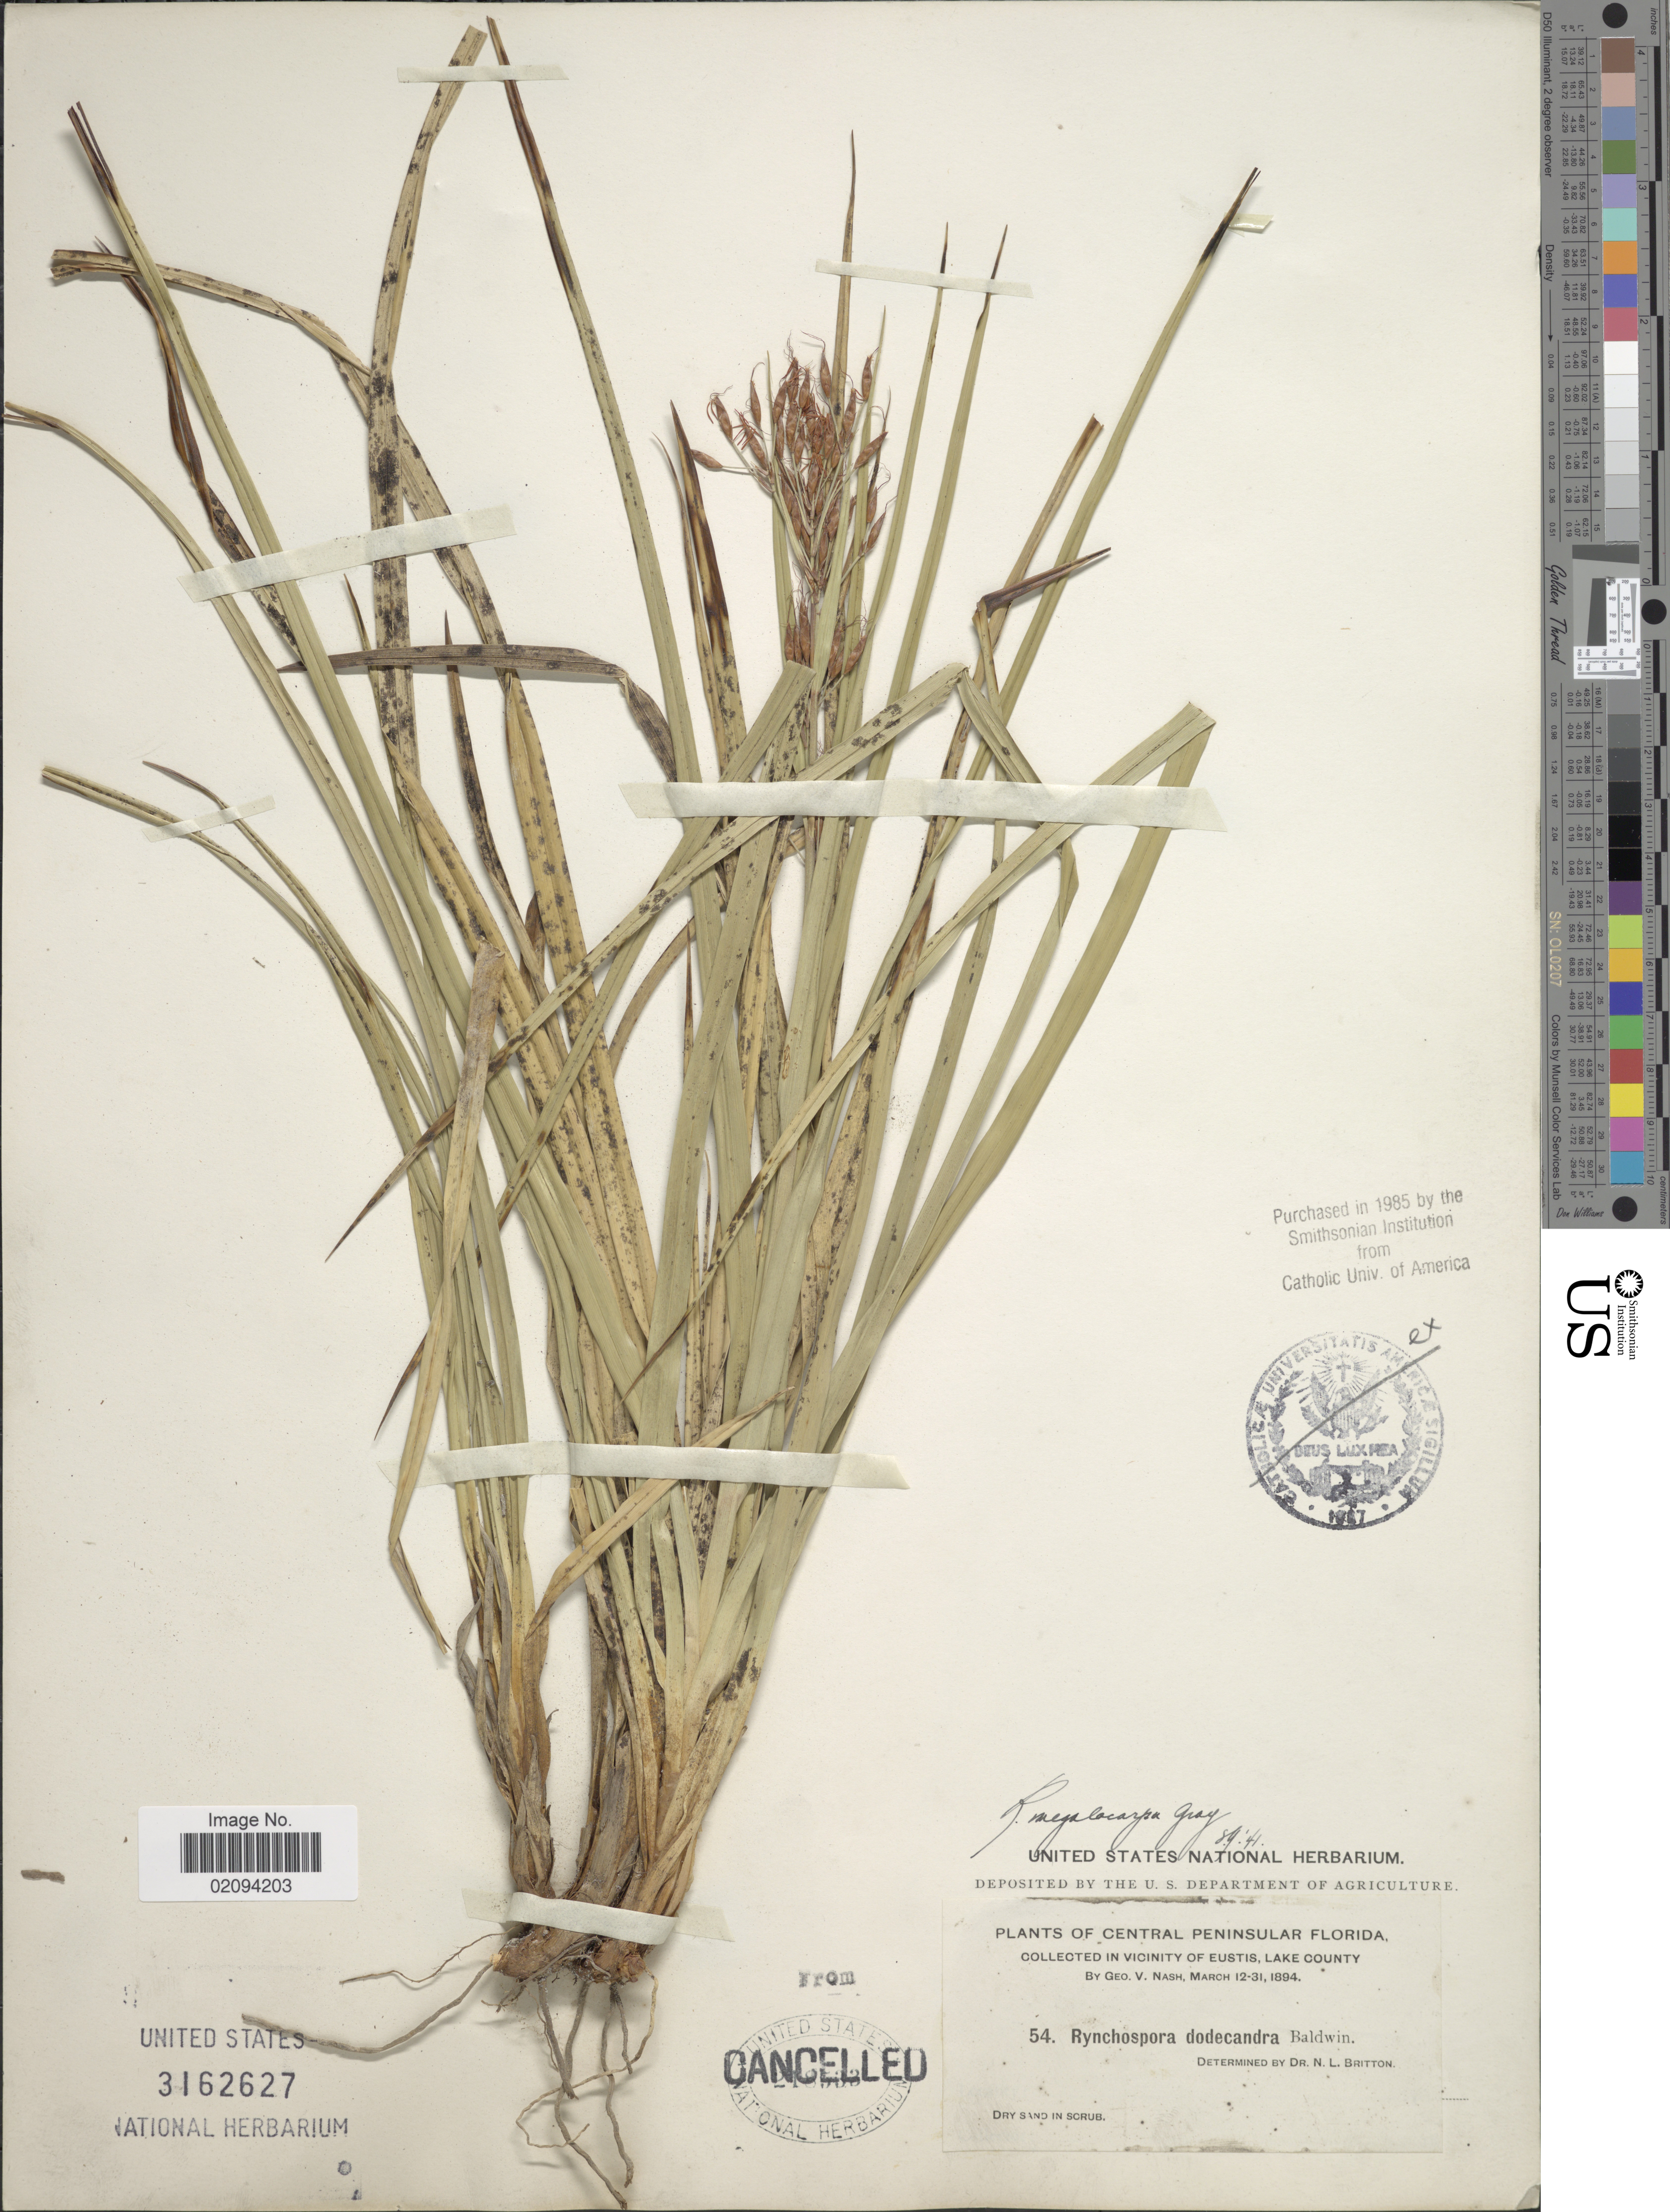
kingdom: Plantae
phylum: Tracheophyta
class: Liliopsida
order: Poales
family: Cyperaceae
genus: Rhynchospora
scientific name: Rhynchospora megalocarpa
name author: A. Gray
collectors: G. V. Nash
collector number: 54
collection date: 1894-03-12/1894-03-31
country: United States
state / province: Florida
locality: Central Peninsular Florida. In Vicinity of Eustis, Lake County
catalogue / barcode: US 3162627